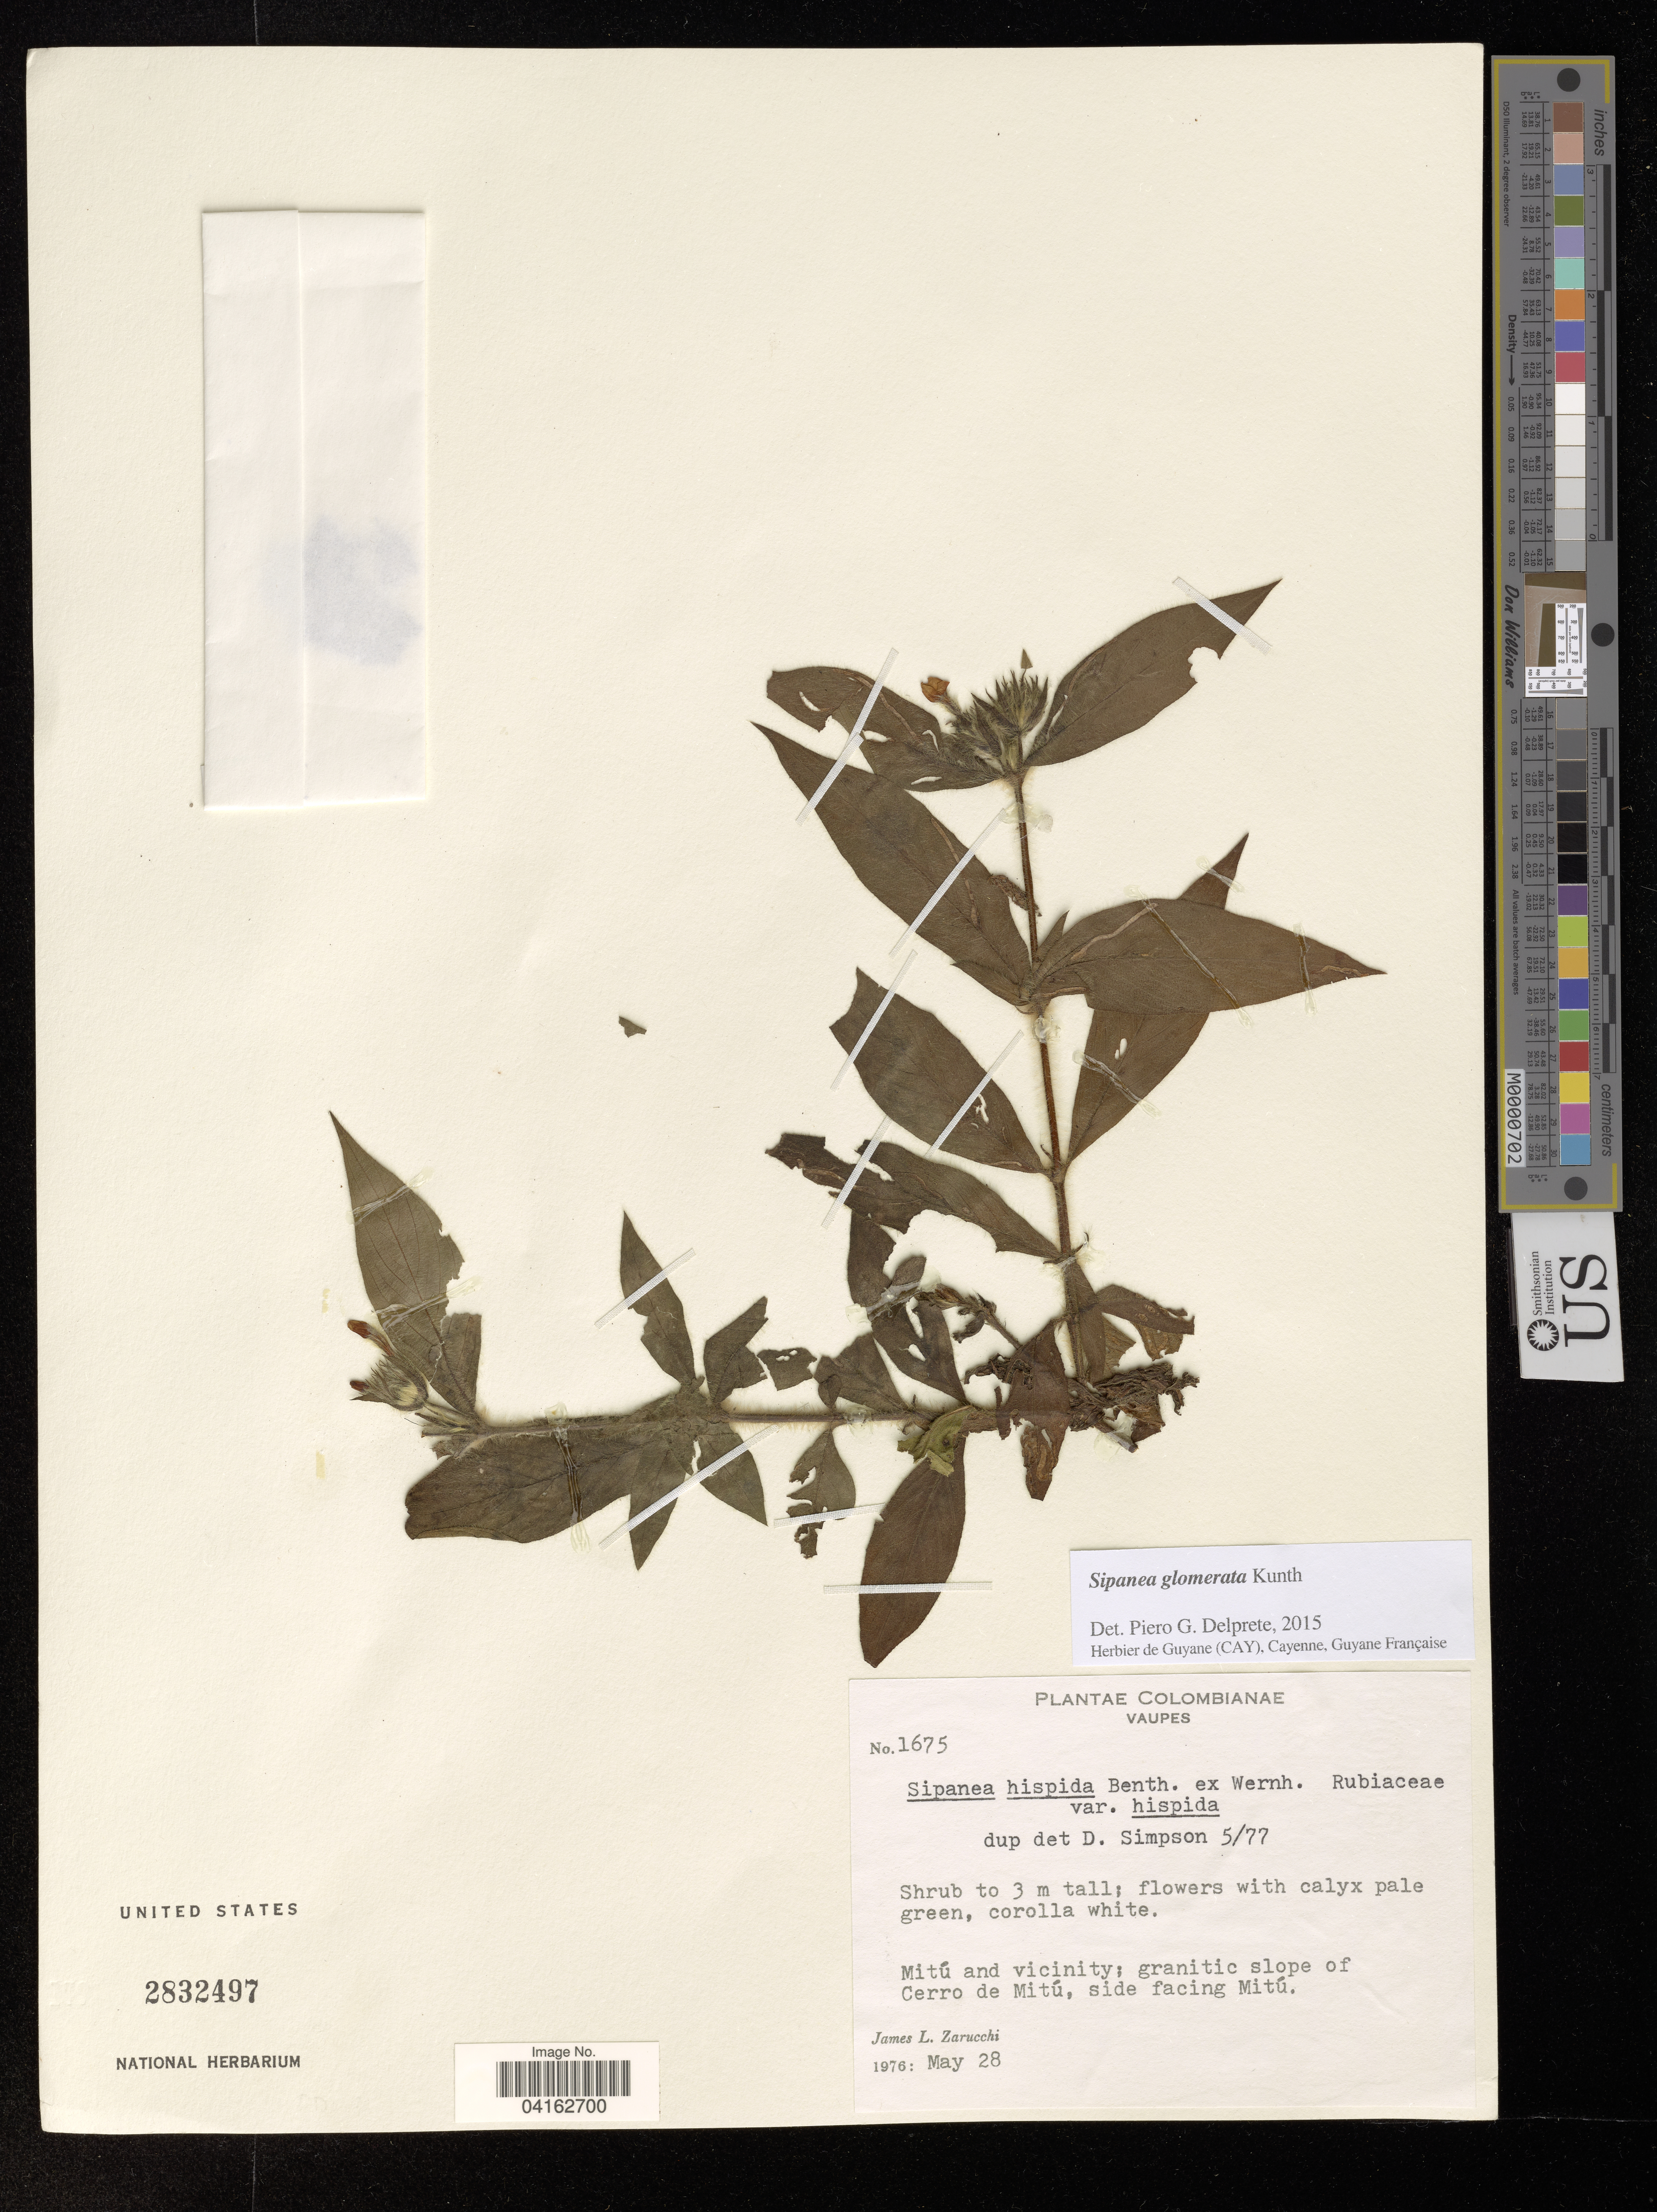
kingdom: Plantae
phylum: Tracheophyta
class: Magnoliopsida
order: Gentianales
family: Rubiaceae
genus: Sipanea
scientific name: Sipanea glomerata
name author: Kunth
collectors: J. L. Zarucchi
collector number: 1675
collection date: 1976-05-28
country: Colombia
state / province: Vaupés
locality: Mitú and vicinity; granitic slope of Cerro de Mitú, side facing Mitú.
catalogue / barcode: US 2832497